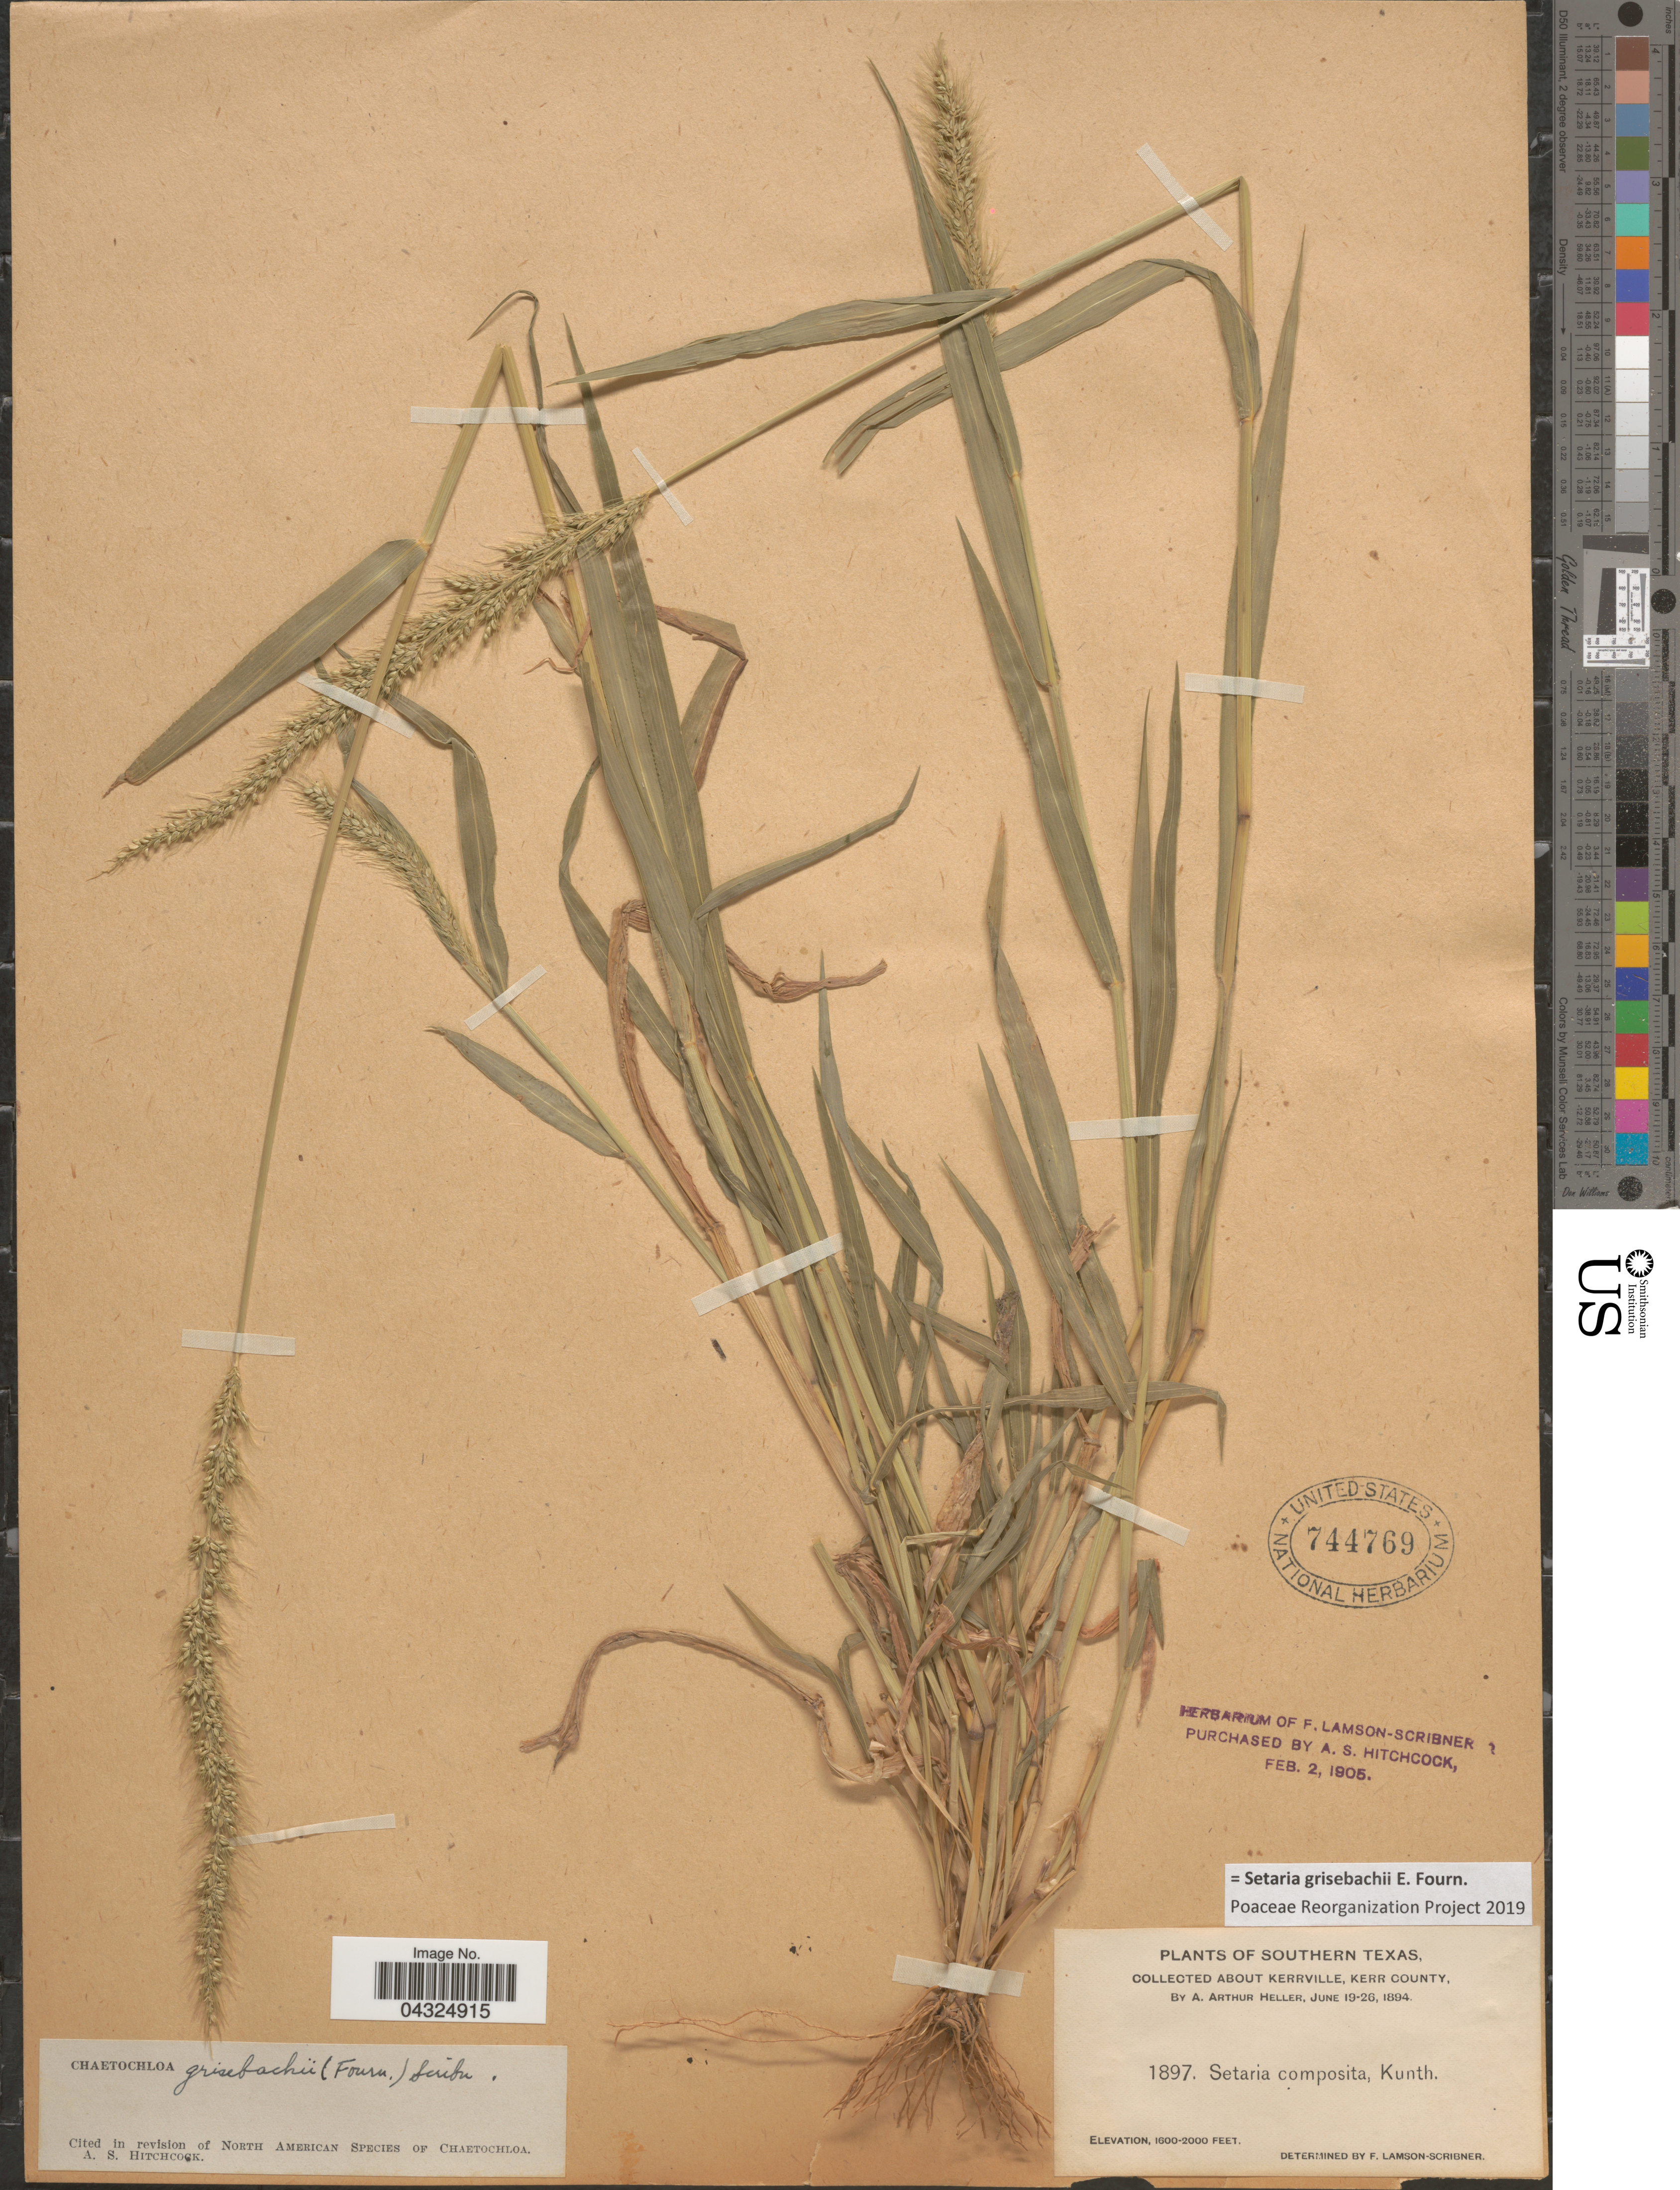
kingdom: Plantae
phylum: Tracheophyta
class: Liliopsida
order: Poales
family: Poaceae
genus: Setaria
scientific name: Setaria grisebachii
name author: E. Fourn.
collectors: A. A. Heller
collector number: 1897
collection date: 1894-06-19/1894-06-26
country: United States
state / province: Texas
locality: Southern Texas. About Kerrville, Kerr County.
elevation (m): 488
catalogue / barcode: US 744769